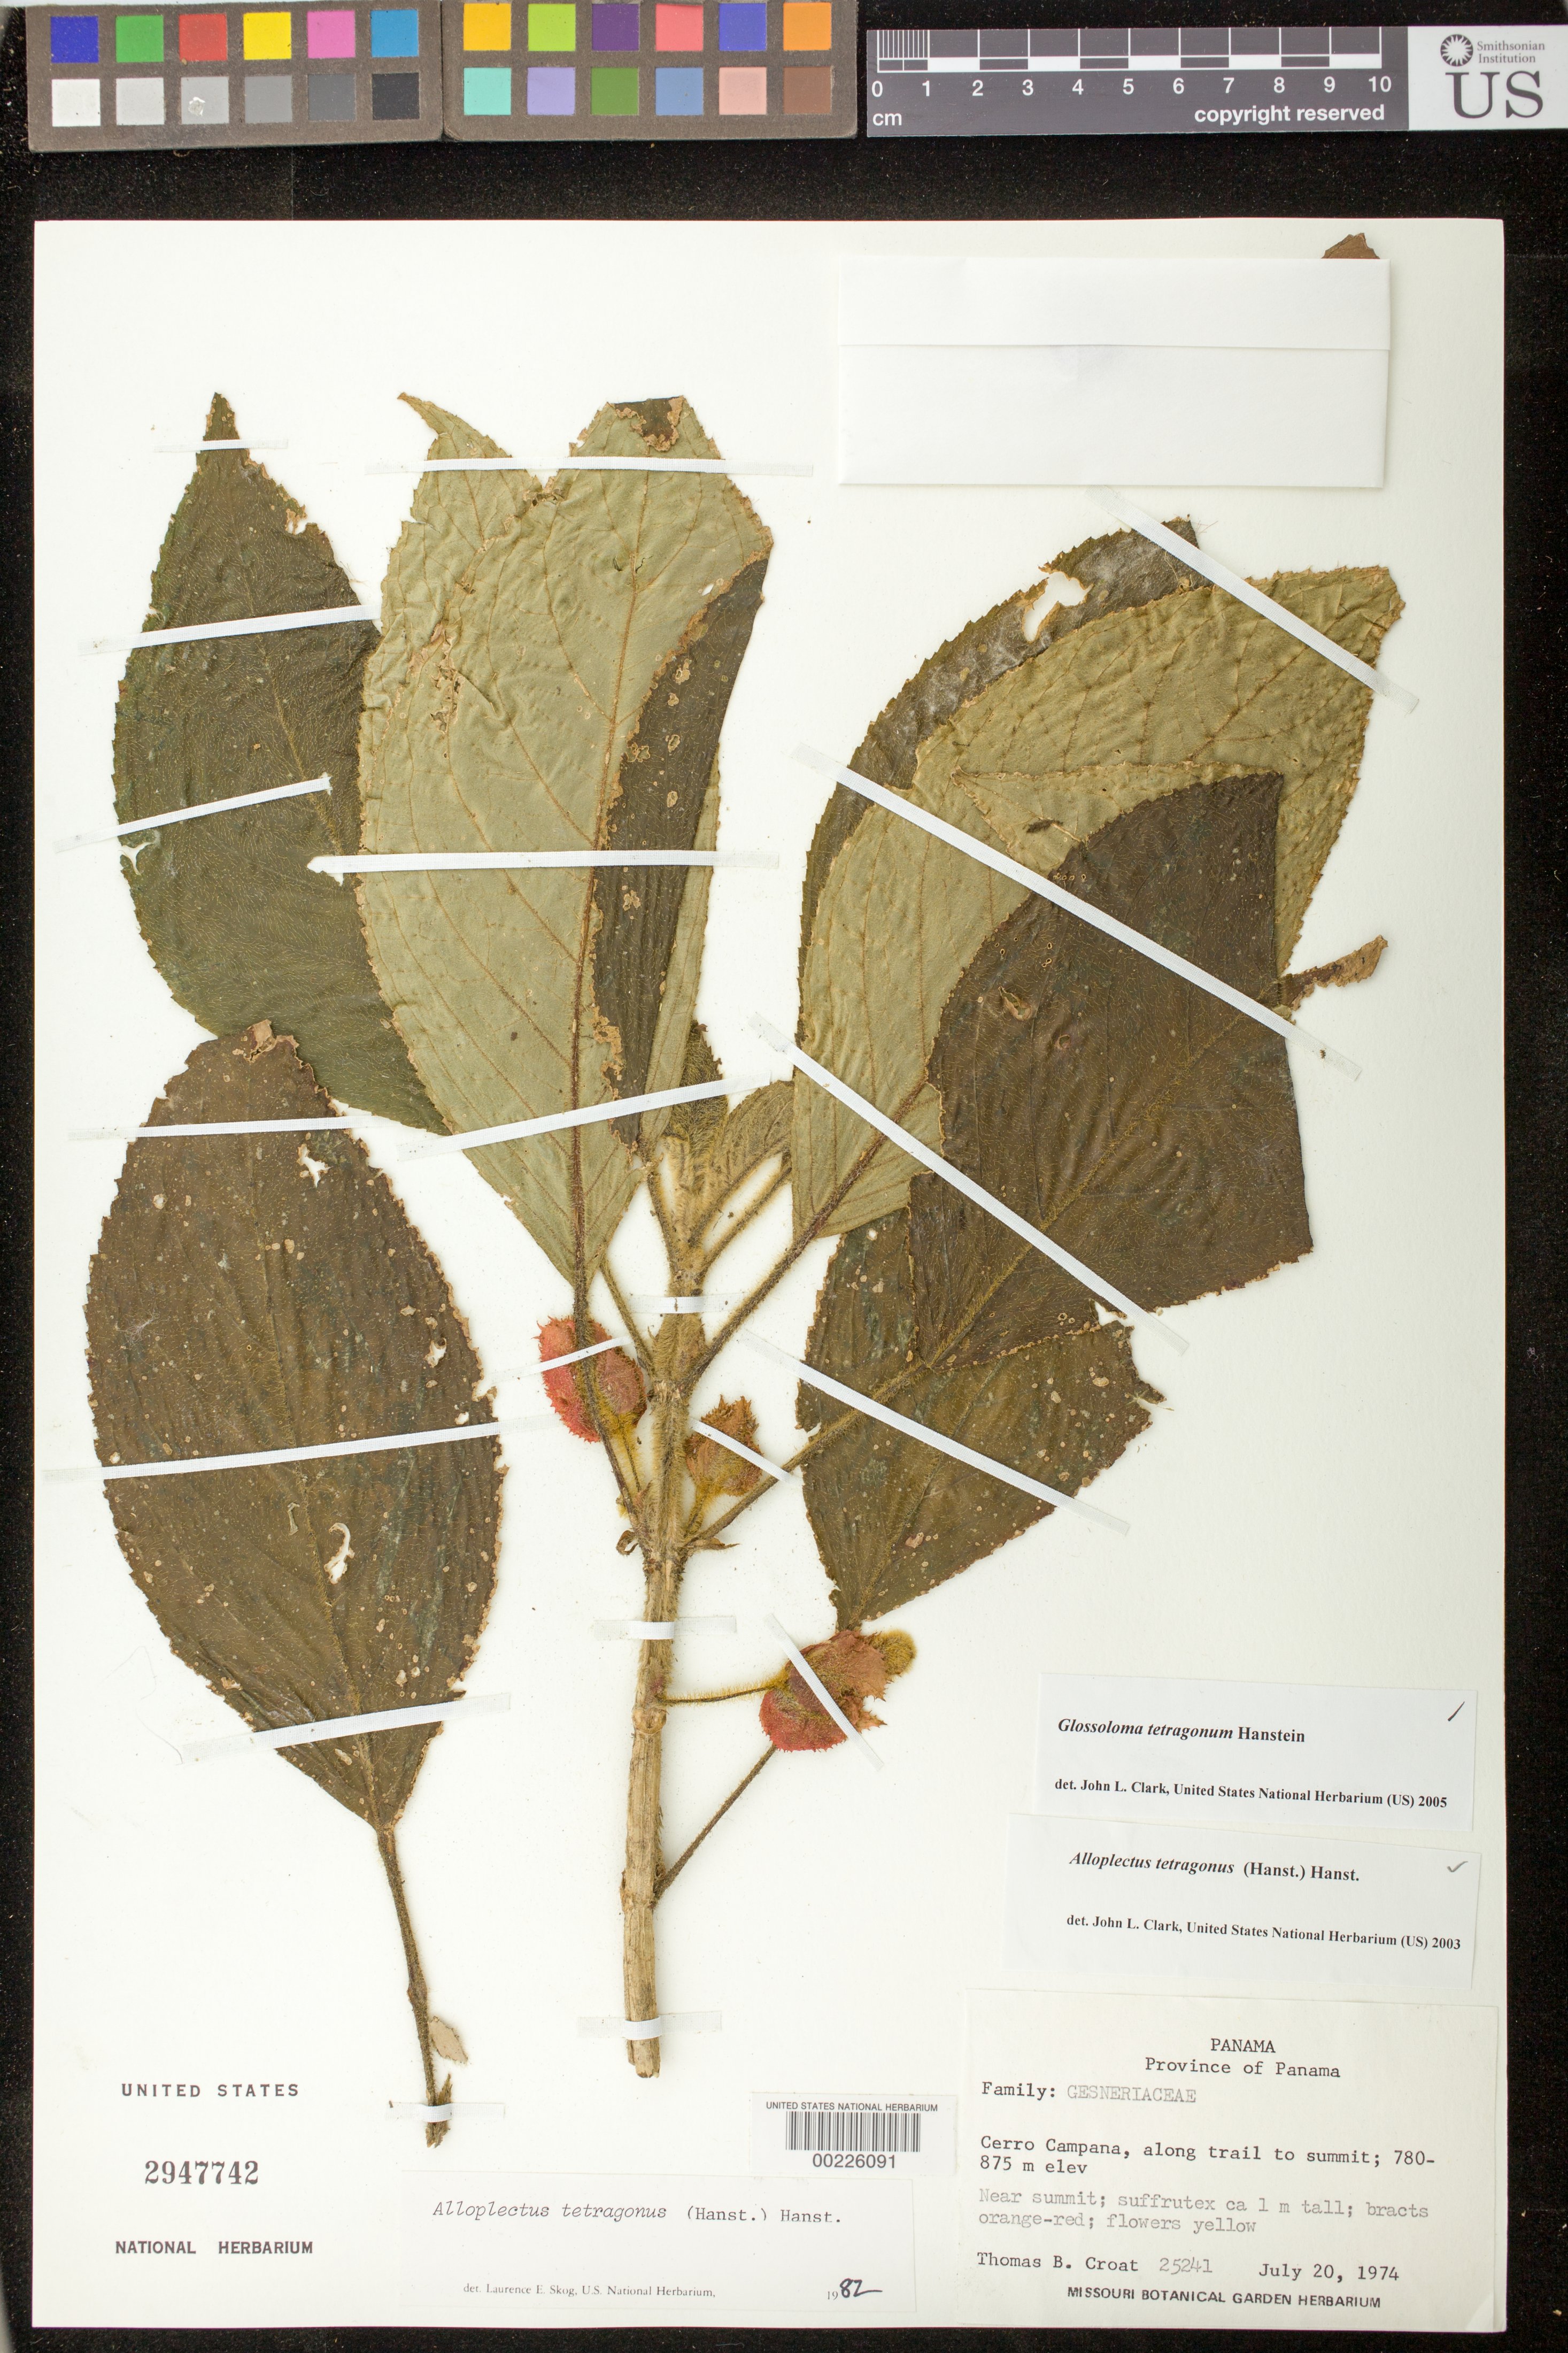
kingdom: Plantae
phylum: Tracheophyta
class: Magnoliopsida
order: Lamiales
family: Gesneriaceae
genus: Glossoloma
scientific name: Glossoloma tetragonum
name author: Hanst.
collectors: T. B. Croat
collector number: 25241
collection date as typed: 20 Jul 1974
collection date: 1974-07-20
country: Panama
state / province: Panamá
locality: Cerro Campana, along trail to summit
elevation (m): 780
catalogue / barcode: US 2947742